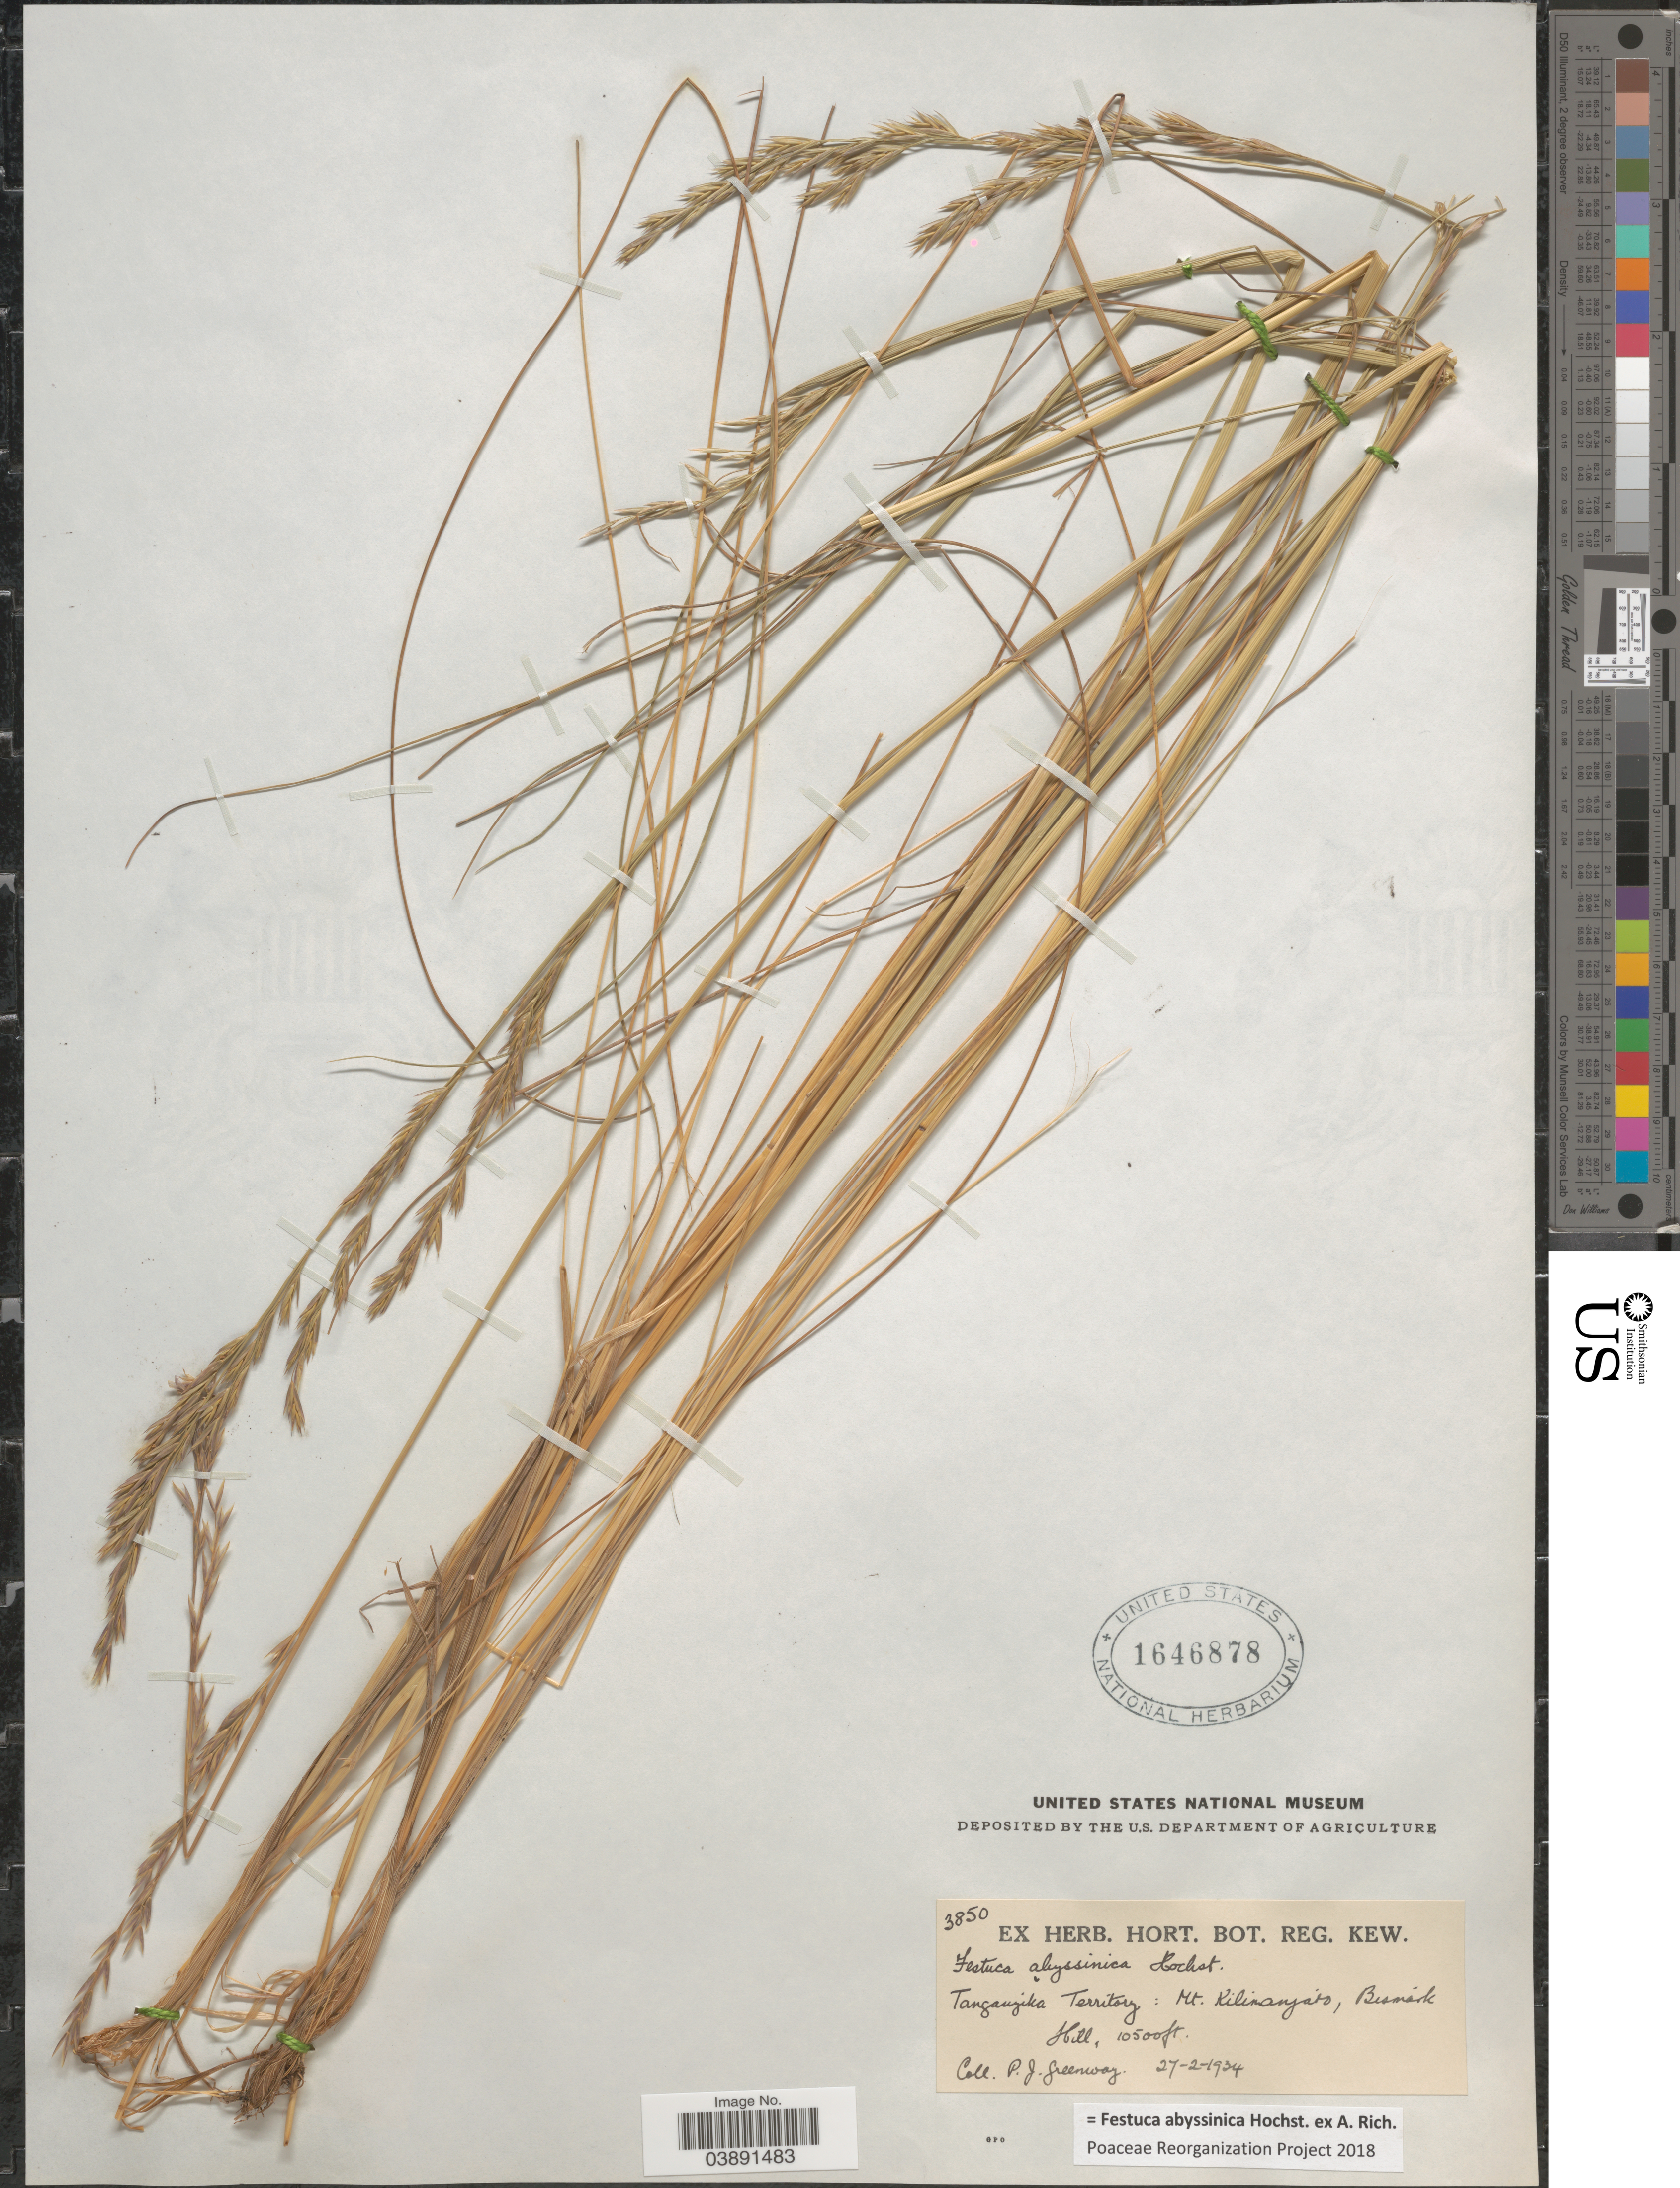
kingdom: Plantae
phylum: Tracheophyta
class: Liliopsida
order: Poales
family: Poaceae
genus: Festuca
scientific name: Festuca abyssinica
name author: Hochst. ex A. Rich.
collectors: P. J. Greenway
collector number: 3850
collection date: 1934-02-27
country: Tanzania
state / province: Kilimanjaro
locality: Tanganyika Territory: Mt. Kilimanjaro, Bismark Hill.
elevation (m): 3200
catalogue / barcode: US 1646878